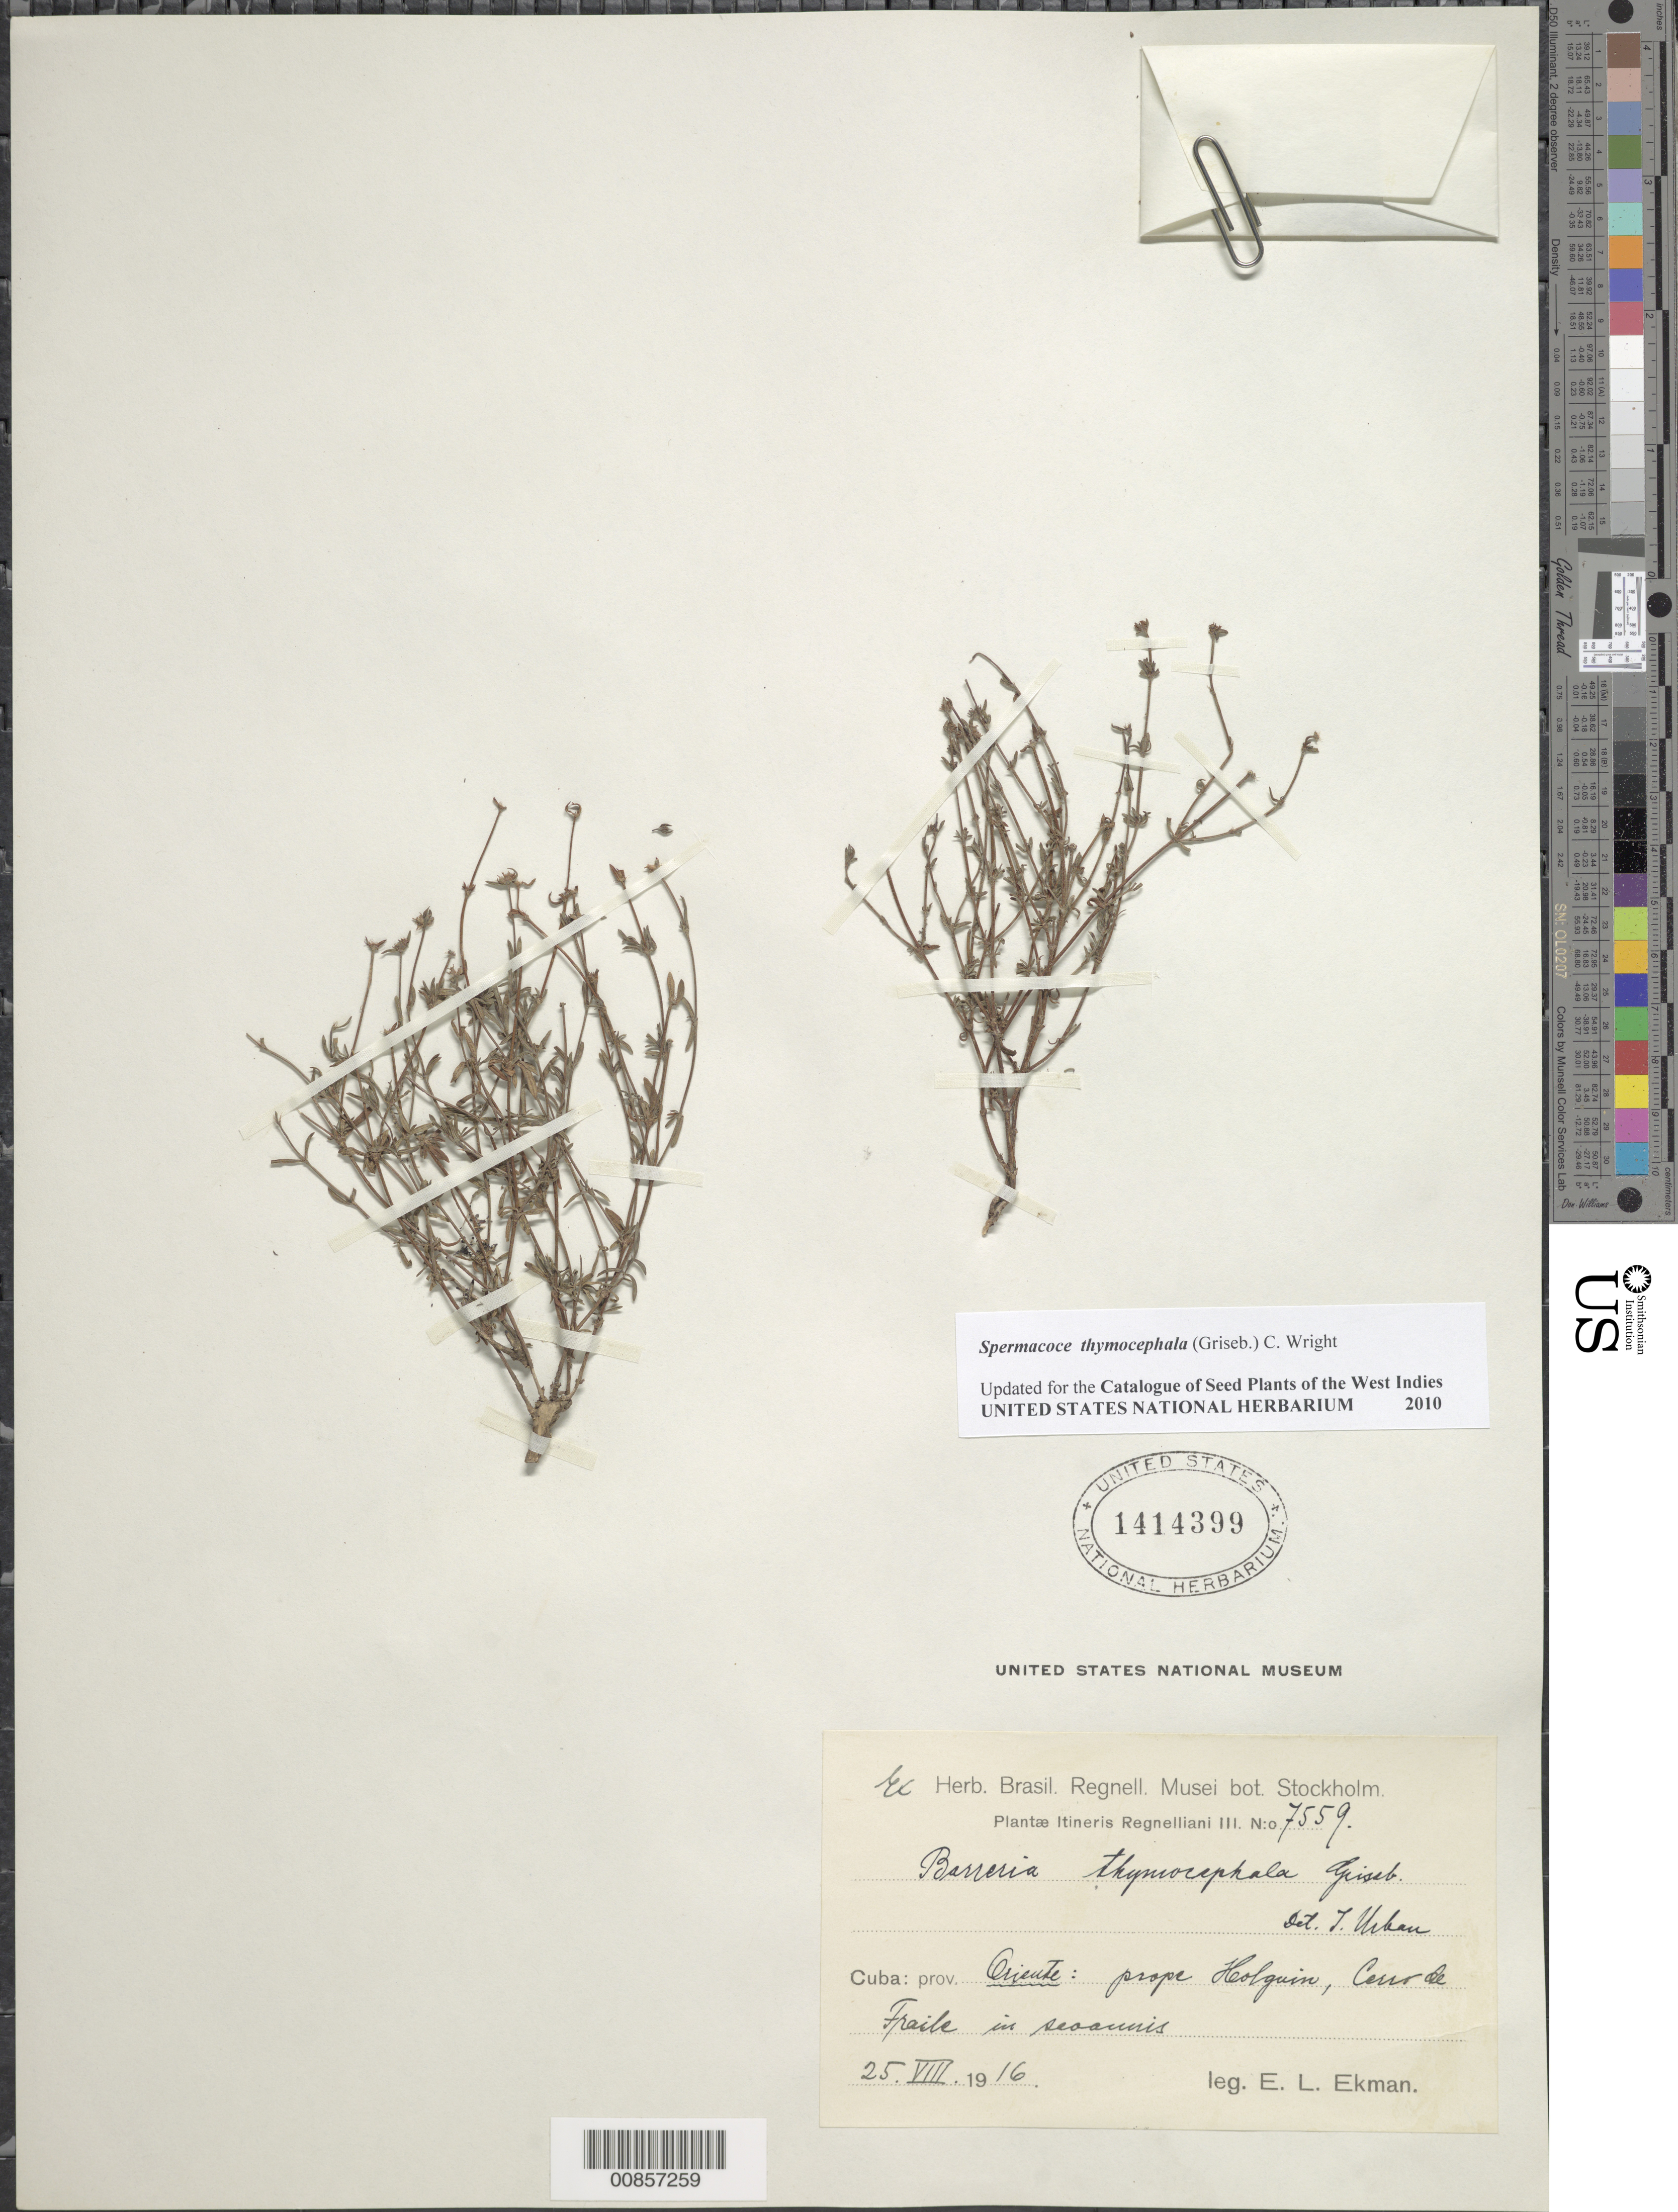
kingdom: Plantae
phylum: Tracheophyta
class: Magnoliopsida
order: Gentianales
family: Rubiaceae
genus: Spermacoce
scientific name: Spermacoce thymocephala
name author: (Griseb.) C. Wright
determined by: Urban, Ignatz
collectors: E. L. Ekman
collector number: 7559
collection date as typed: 25 Aug 1916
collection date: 1916-08-25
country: Cuba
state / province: Oriente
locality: Prope Heolguin, Cerro de Fraile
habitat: In seoannis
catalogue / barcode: US 1414399